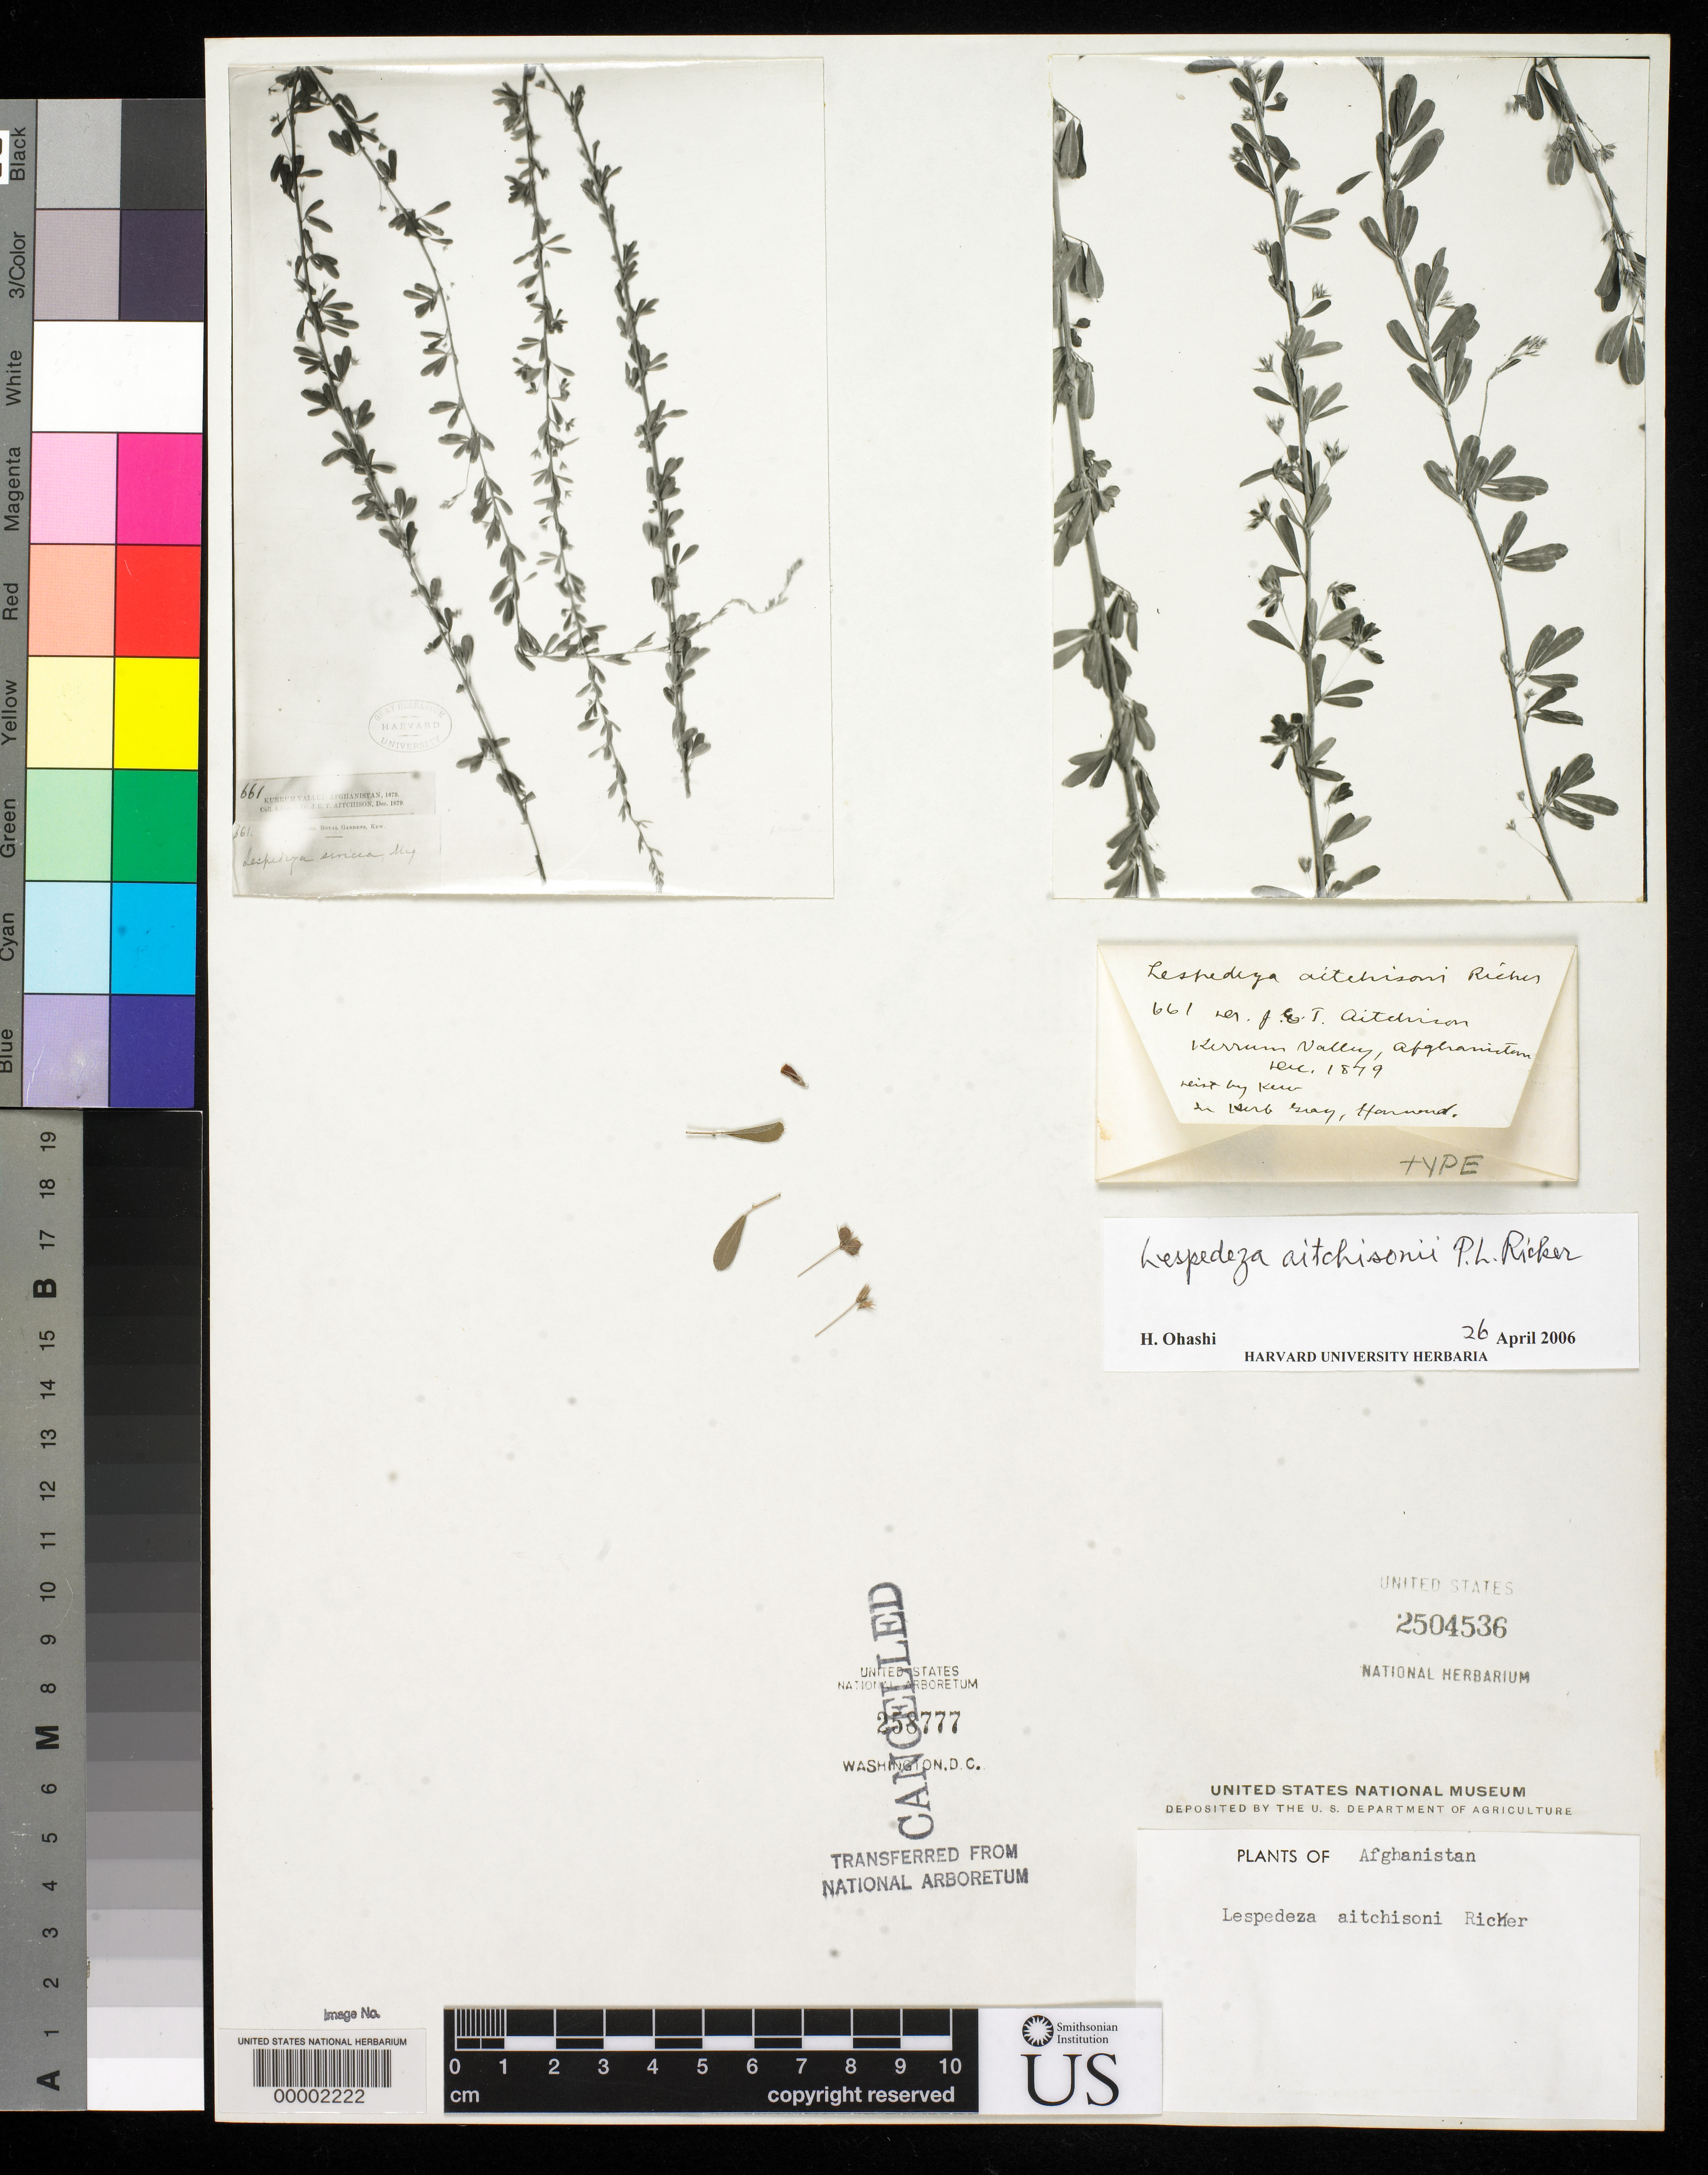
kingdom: Plantae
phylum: Tracheophyta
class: Magnoliopsida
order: Fabales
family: Fabaceae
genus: Lespedeza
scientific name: Lespedeza aitchisonii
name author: Ricker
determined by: Ohashi, Hiroyoshi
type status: Type Fragment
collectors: J. E. Aitchison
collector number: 661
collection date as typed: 1879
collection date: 1879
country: Afghanistan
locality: Kerum Valley.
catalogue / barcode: US 2504536